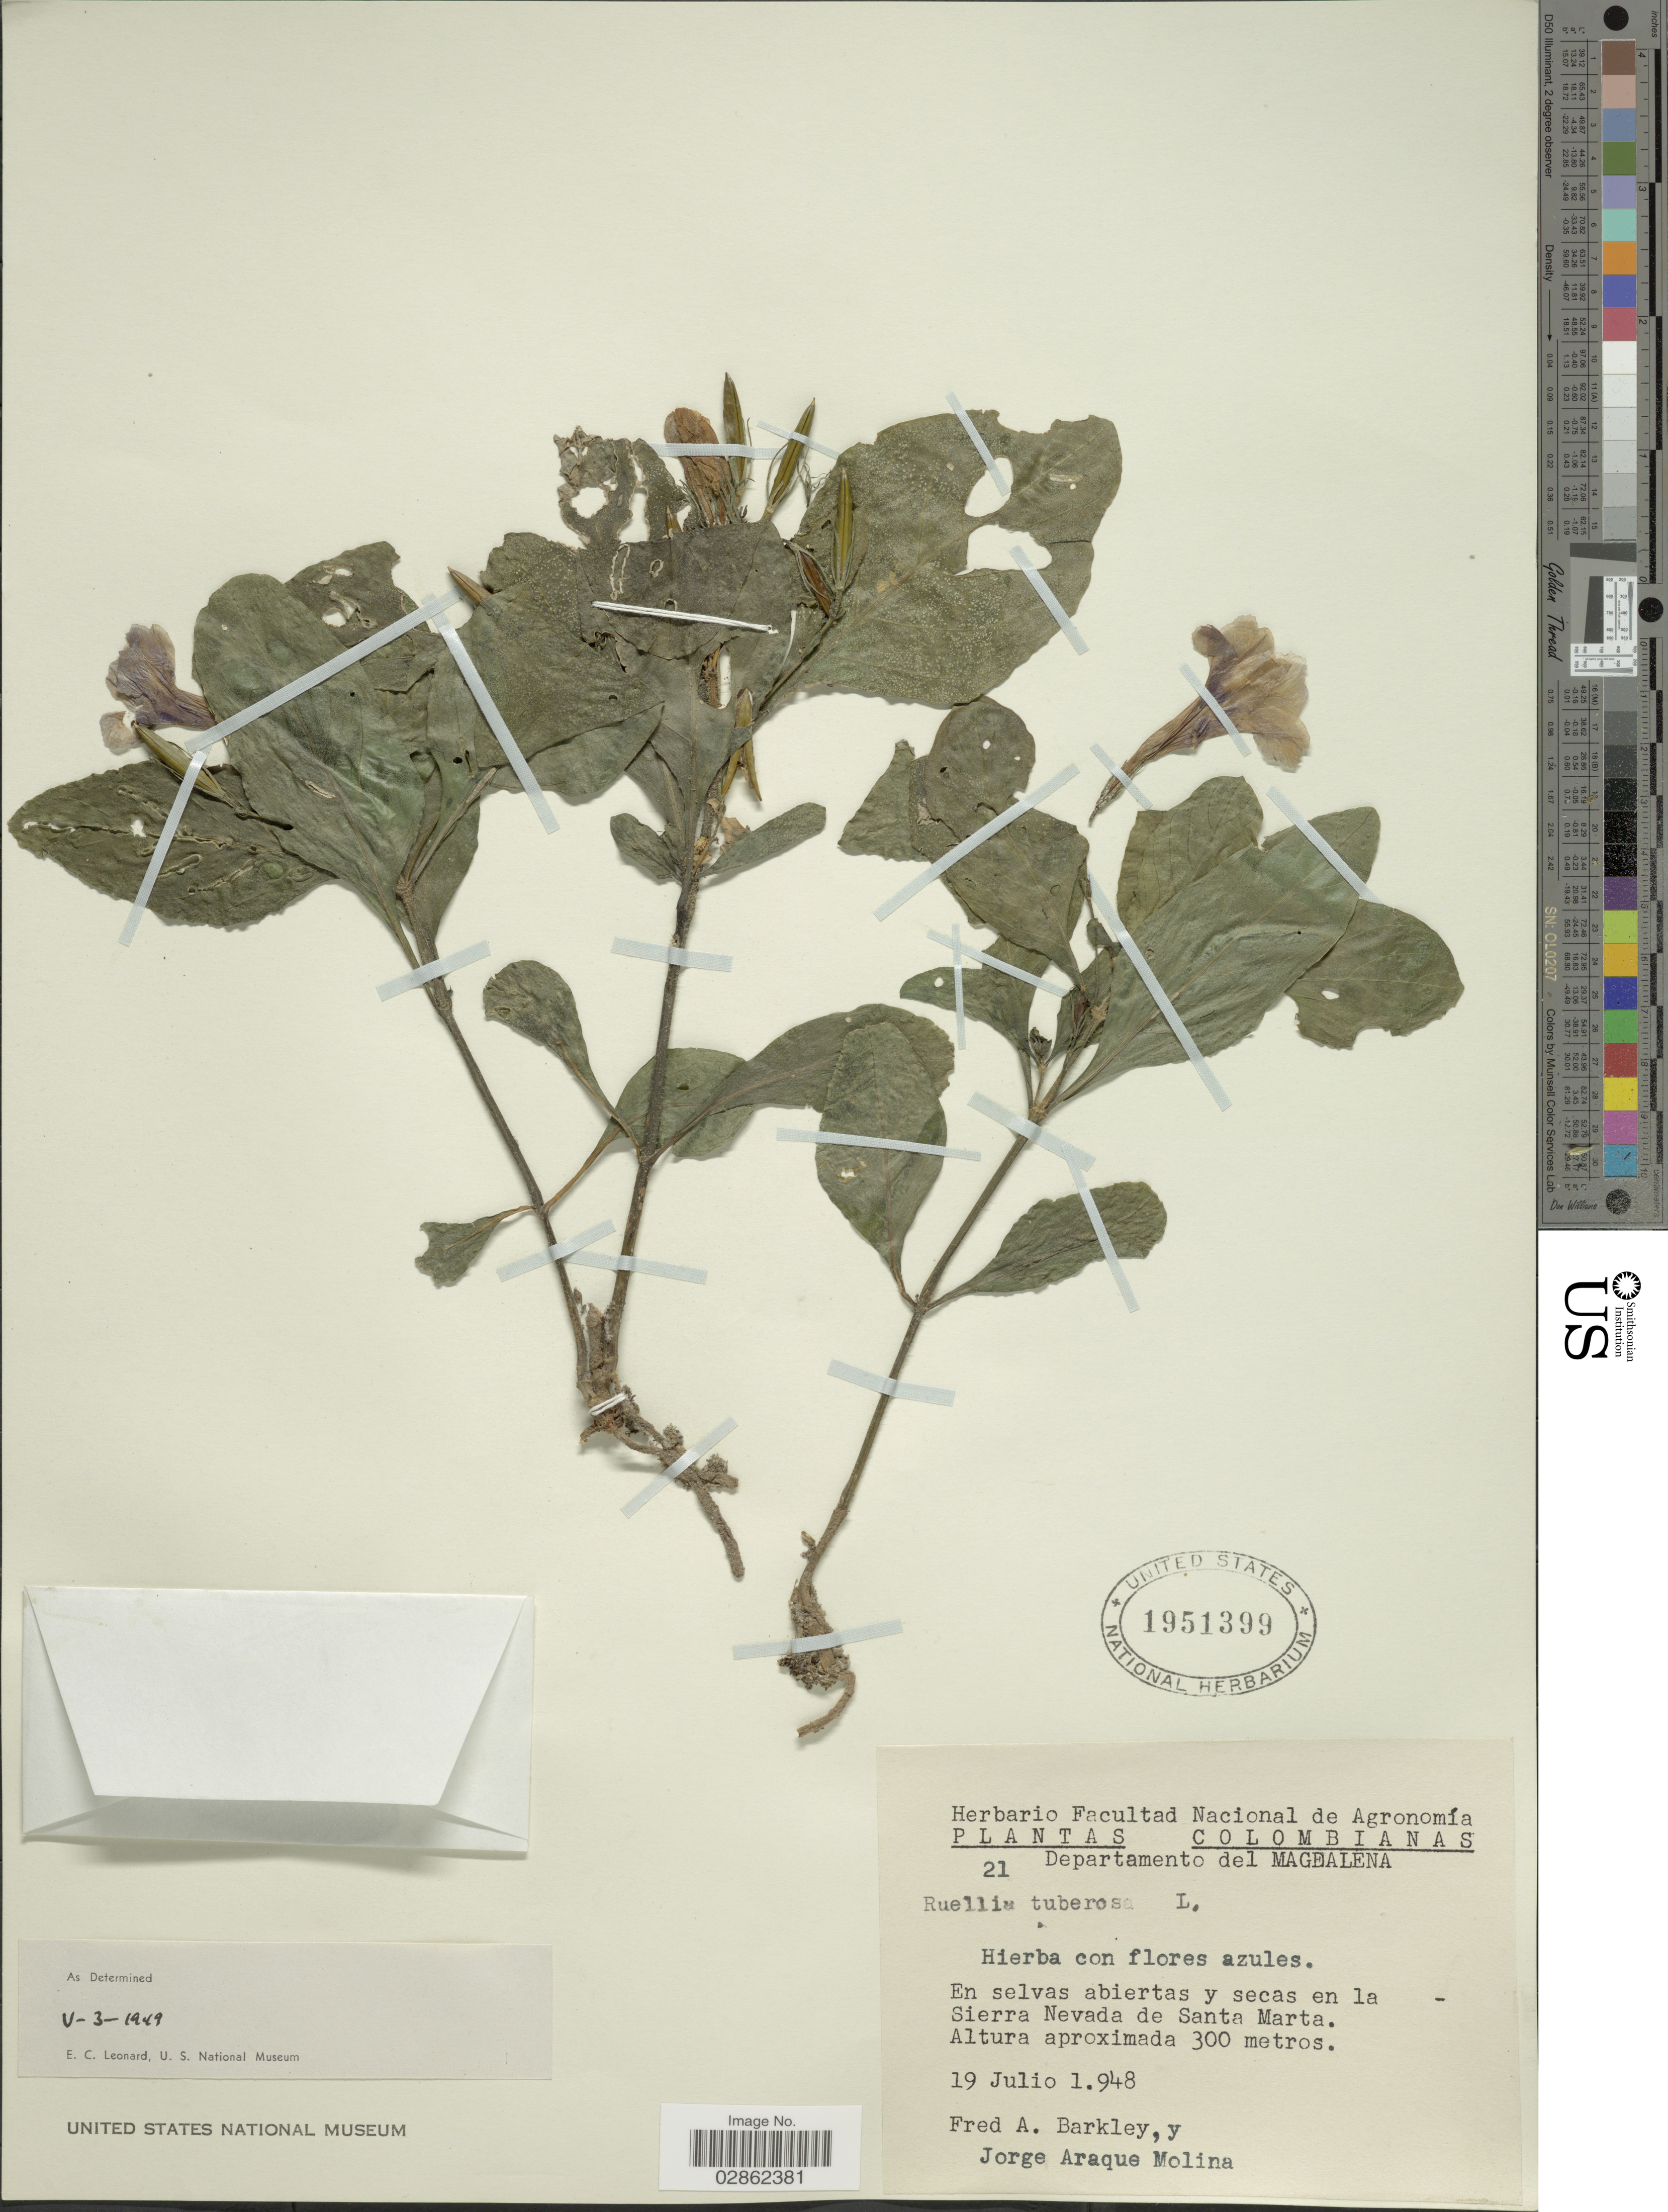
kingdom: Plantae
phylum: Tracheophyta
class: Magnoliopsida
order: Lamiales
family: Acanthaceae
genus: Ruellia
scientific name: Ruellia tuberosa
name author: L.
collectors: F. A. Barkley & J. A. Molina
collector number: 21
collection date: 1948-07-19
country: Colombia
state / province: Magdalena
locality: Departamento del Magdalena. En la Sierra Nevada de Santa Marta.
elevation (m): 300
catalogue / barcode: US 1951399